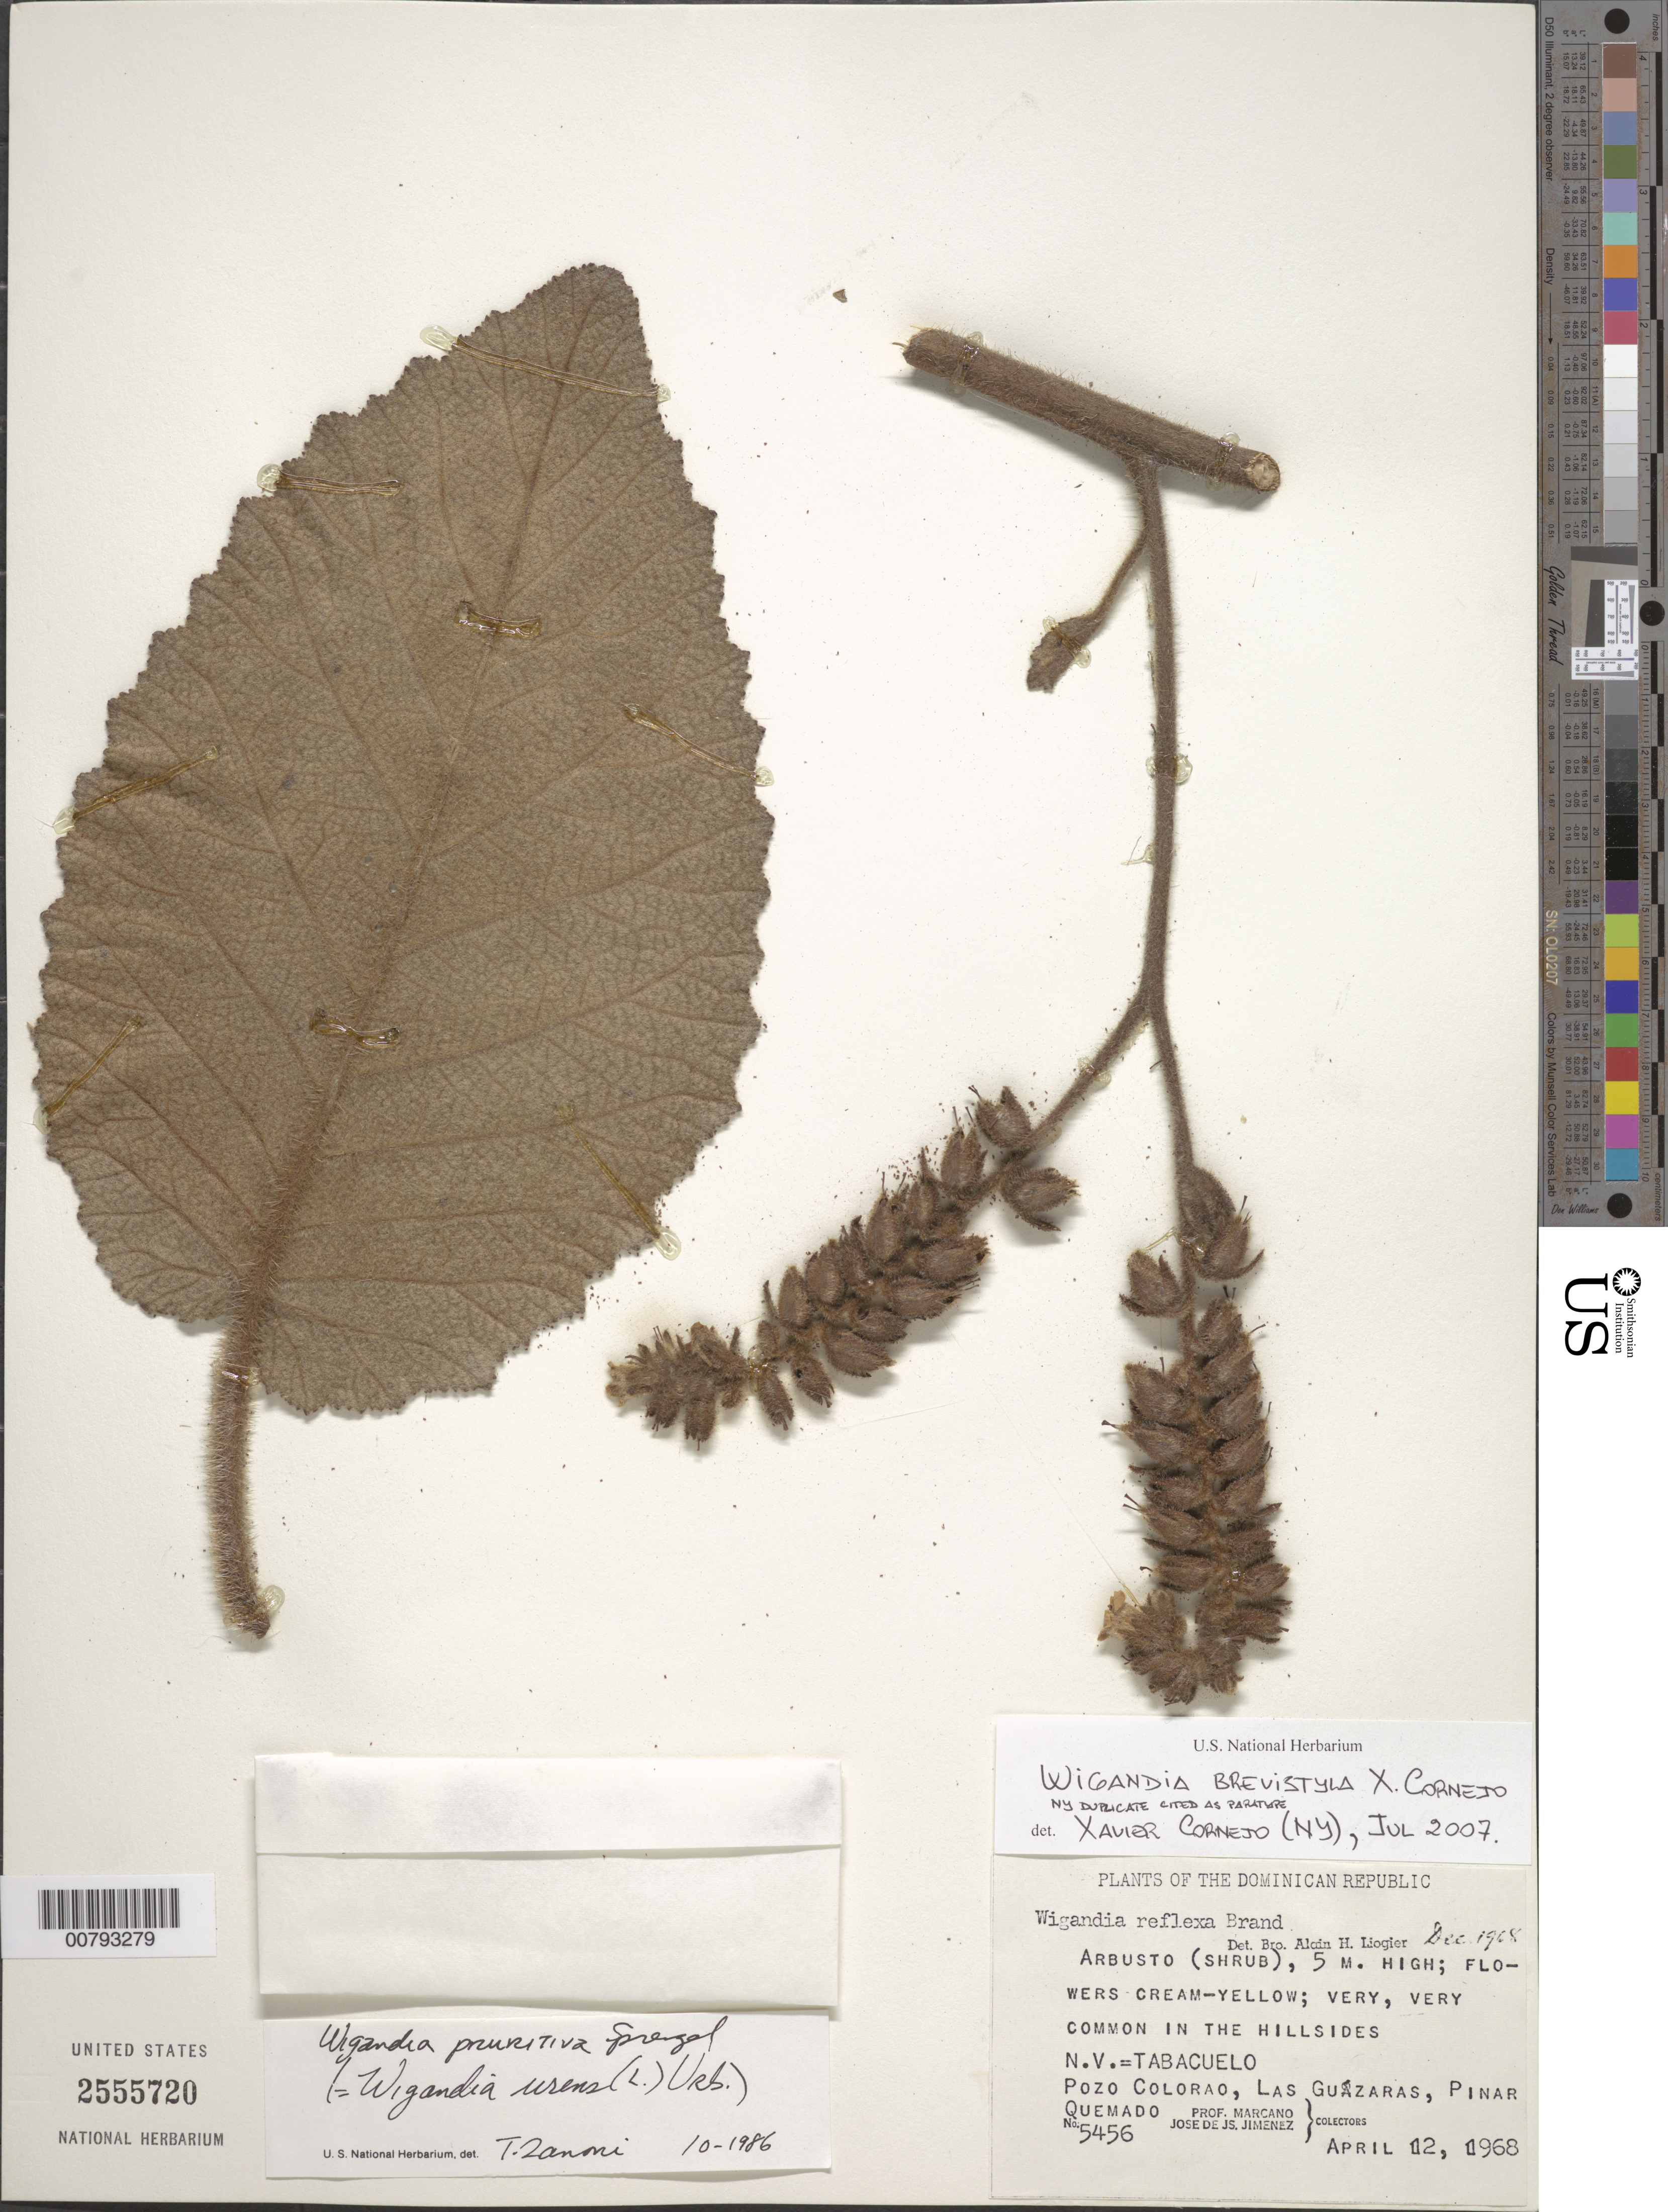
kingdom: Plantae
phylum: Tracheophyta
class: Magnoliopsida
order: Boraginales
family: Namaceae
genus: Wigandia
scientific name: Wigandia pruritiva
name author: Spreng.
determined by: Zanoni, T. A., (NY), New York Botanical Garden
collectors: E. J. Marcano F. & J. J. Jiménez Almonte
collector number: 5456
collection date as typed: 12 Apr 1968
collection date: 1968-04-12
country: Dominican Republic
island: Hispaniola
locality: Pinar Quemado, Las Guázaras, Pozo Colorao.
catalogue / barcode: US 2555720